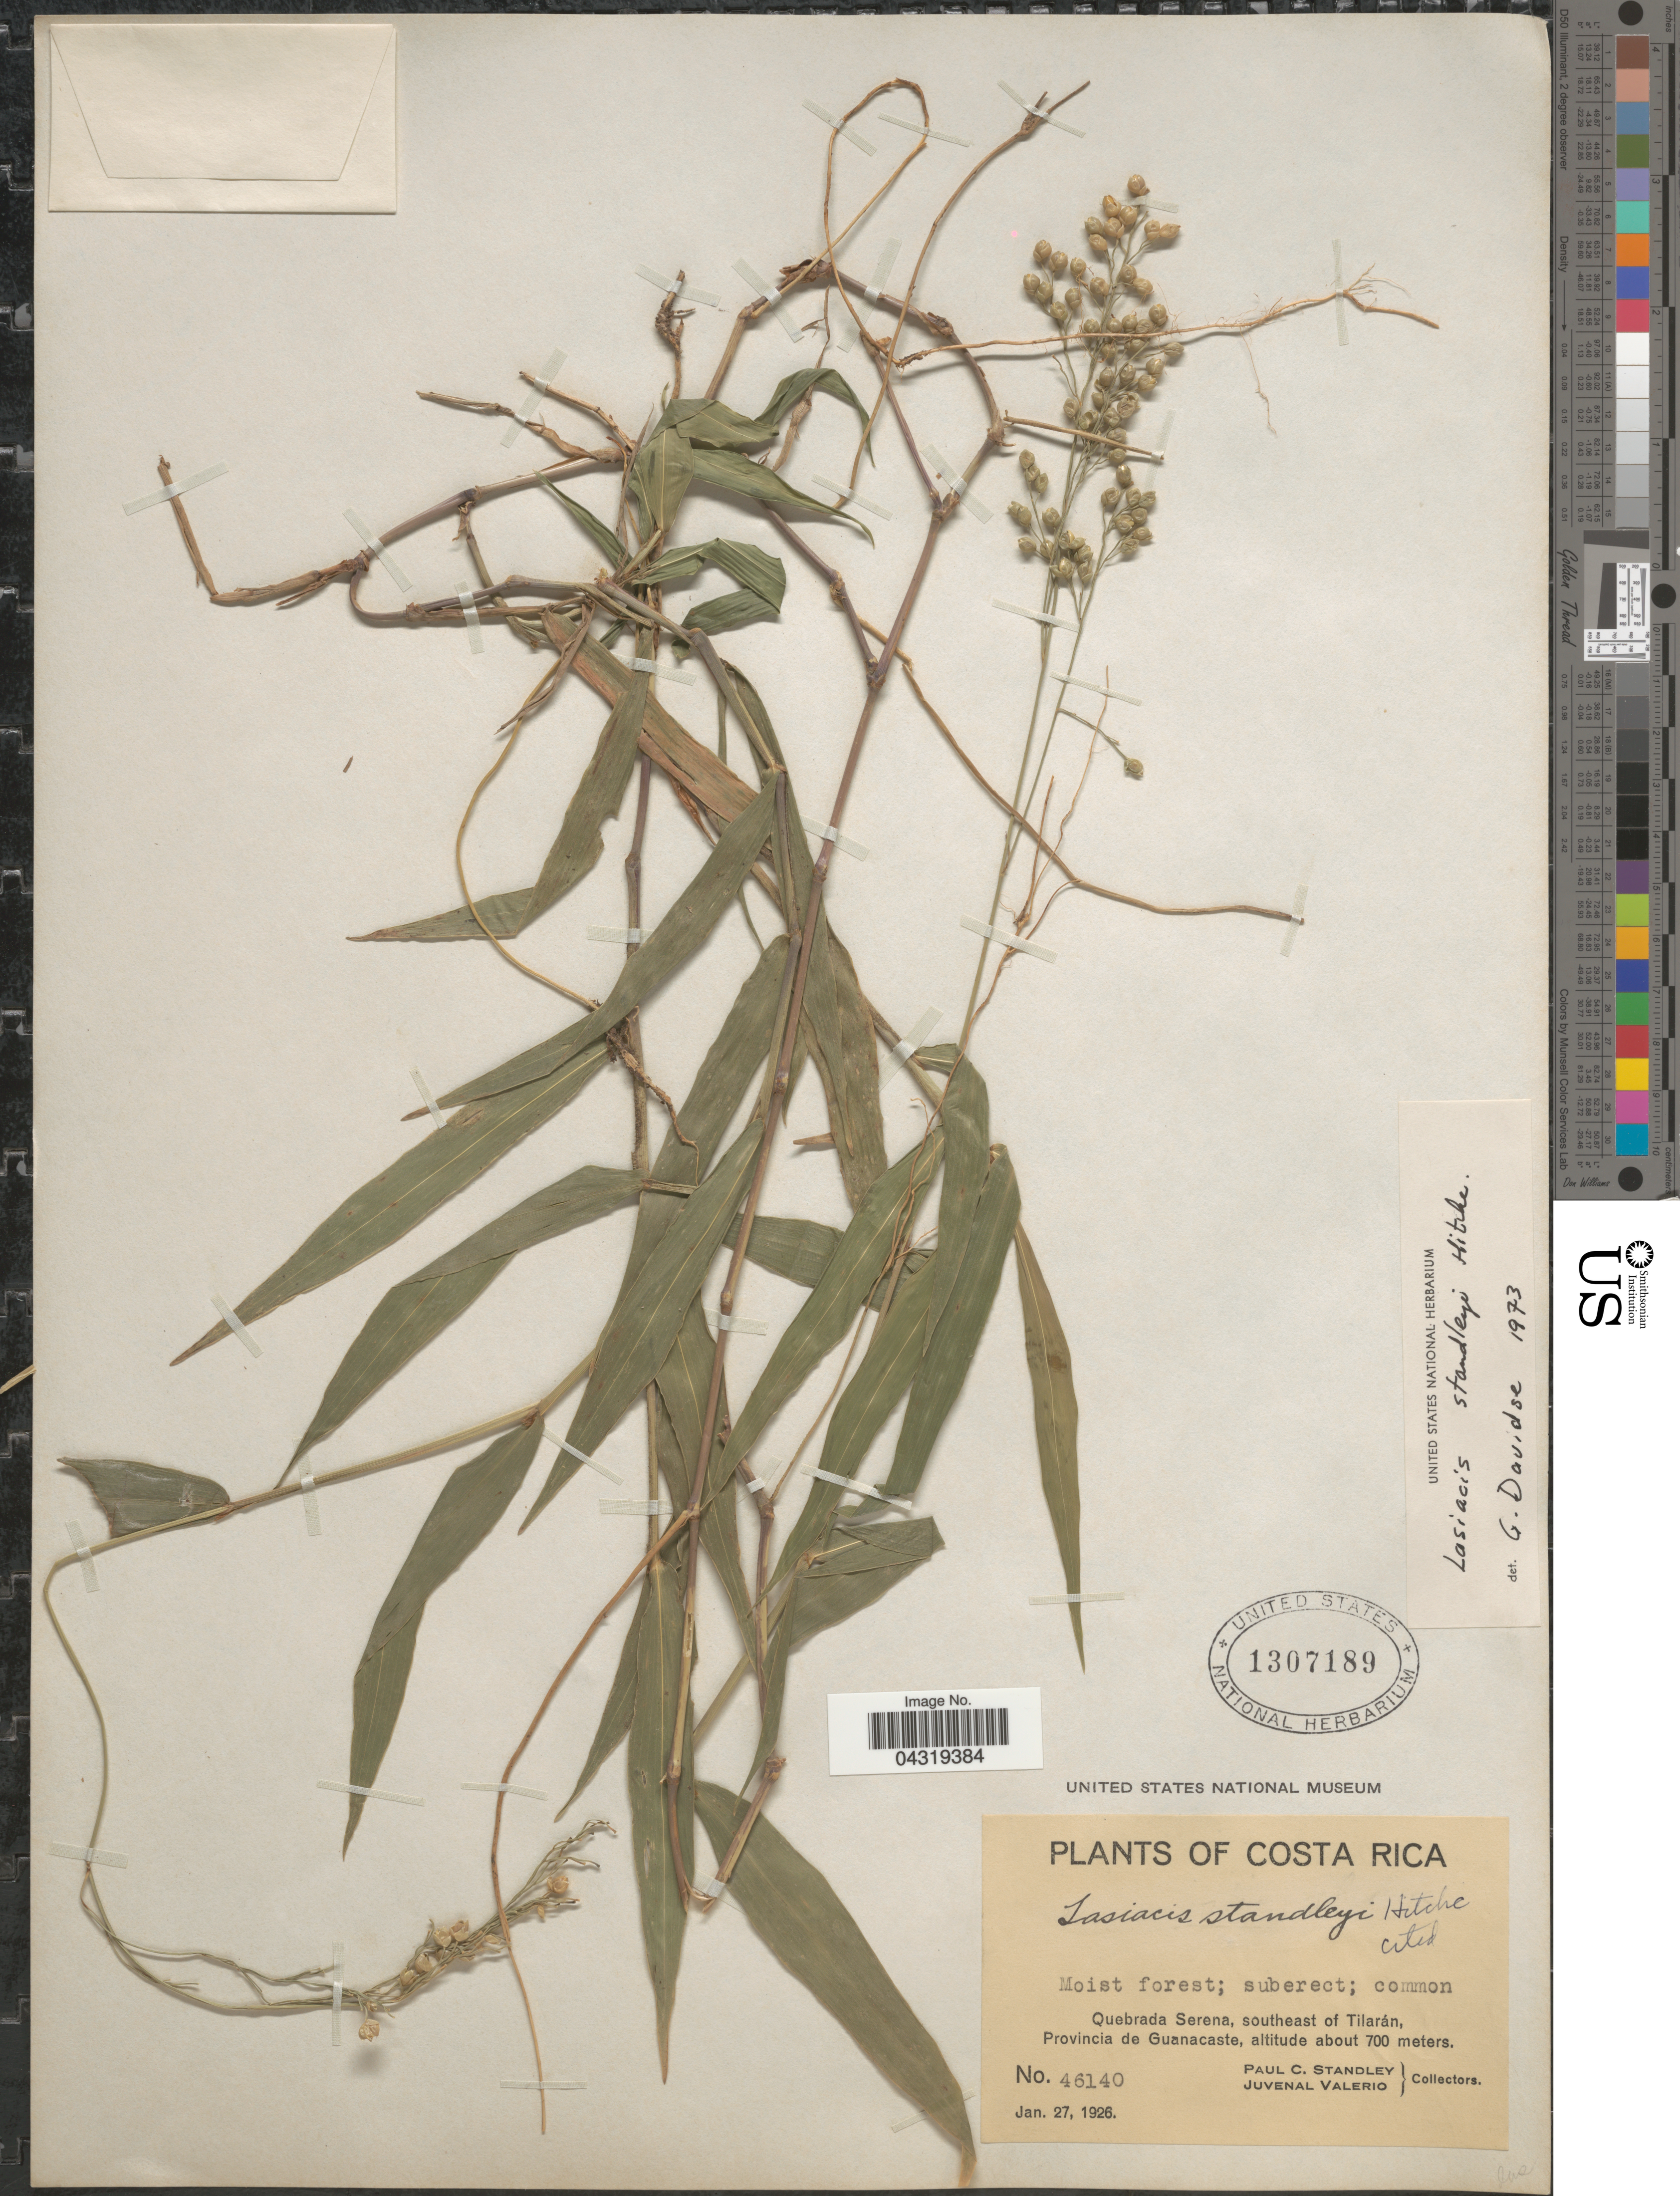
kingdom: Plantae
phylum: Tracheophyta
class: Liliopsida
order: Poales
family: Poaceae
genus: Lasiacis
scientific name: Lasiacis standleyi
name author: Hitchc.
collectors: P. C. Standley & J. Valerio R.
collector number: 46140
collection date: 1926-01-27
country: Costa Rica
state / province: Guanacaste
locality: Quebrada Serena, southeast of Tilarán, Provincia de Guanacaste.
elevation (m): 700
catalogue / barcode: US 1307189